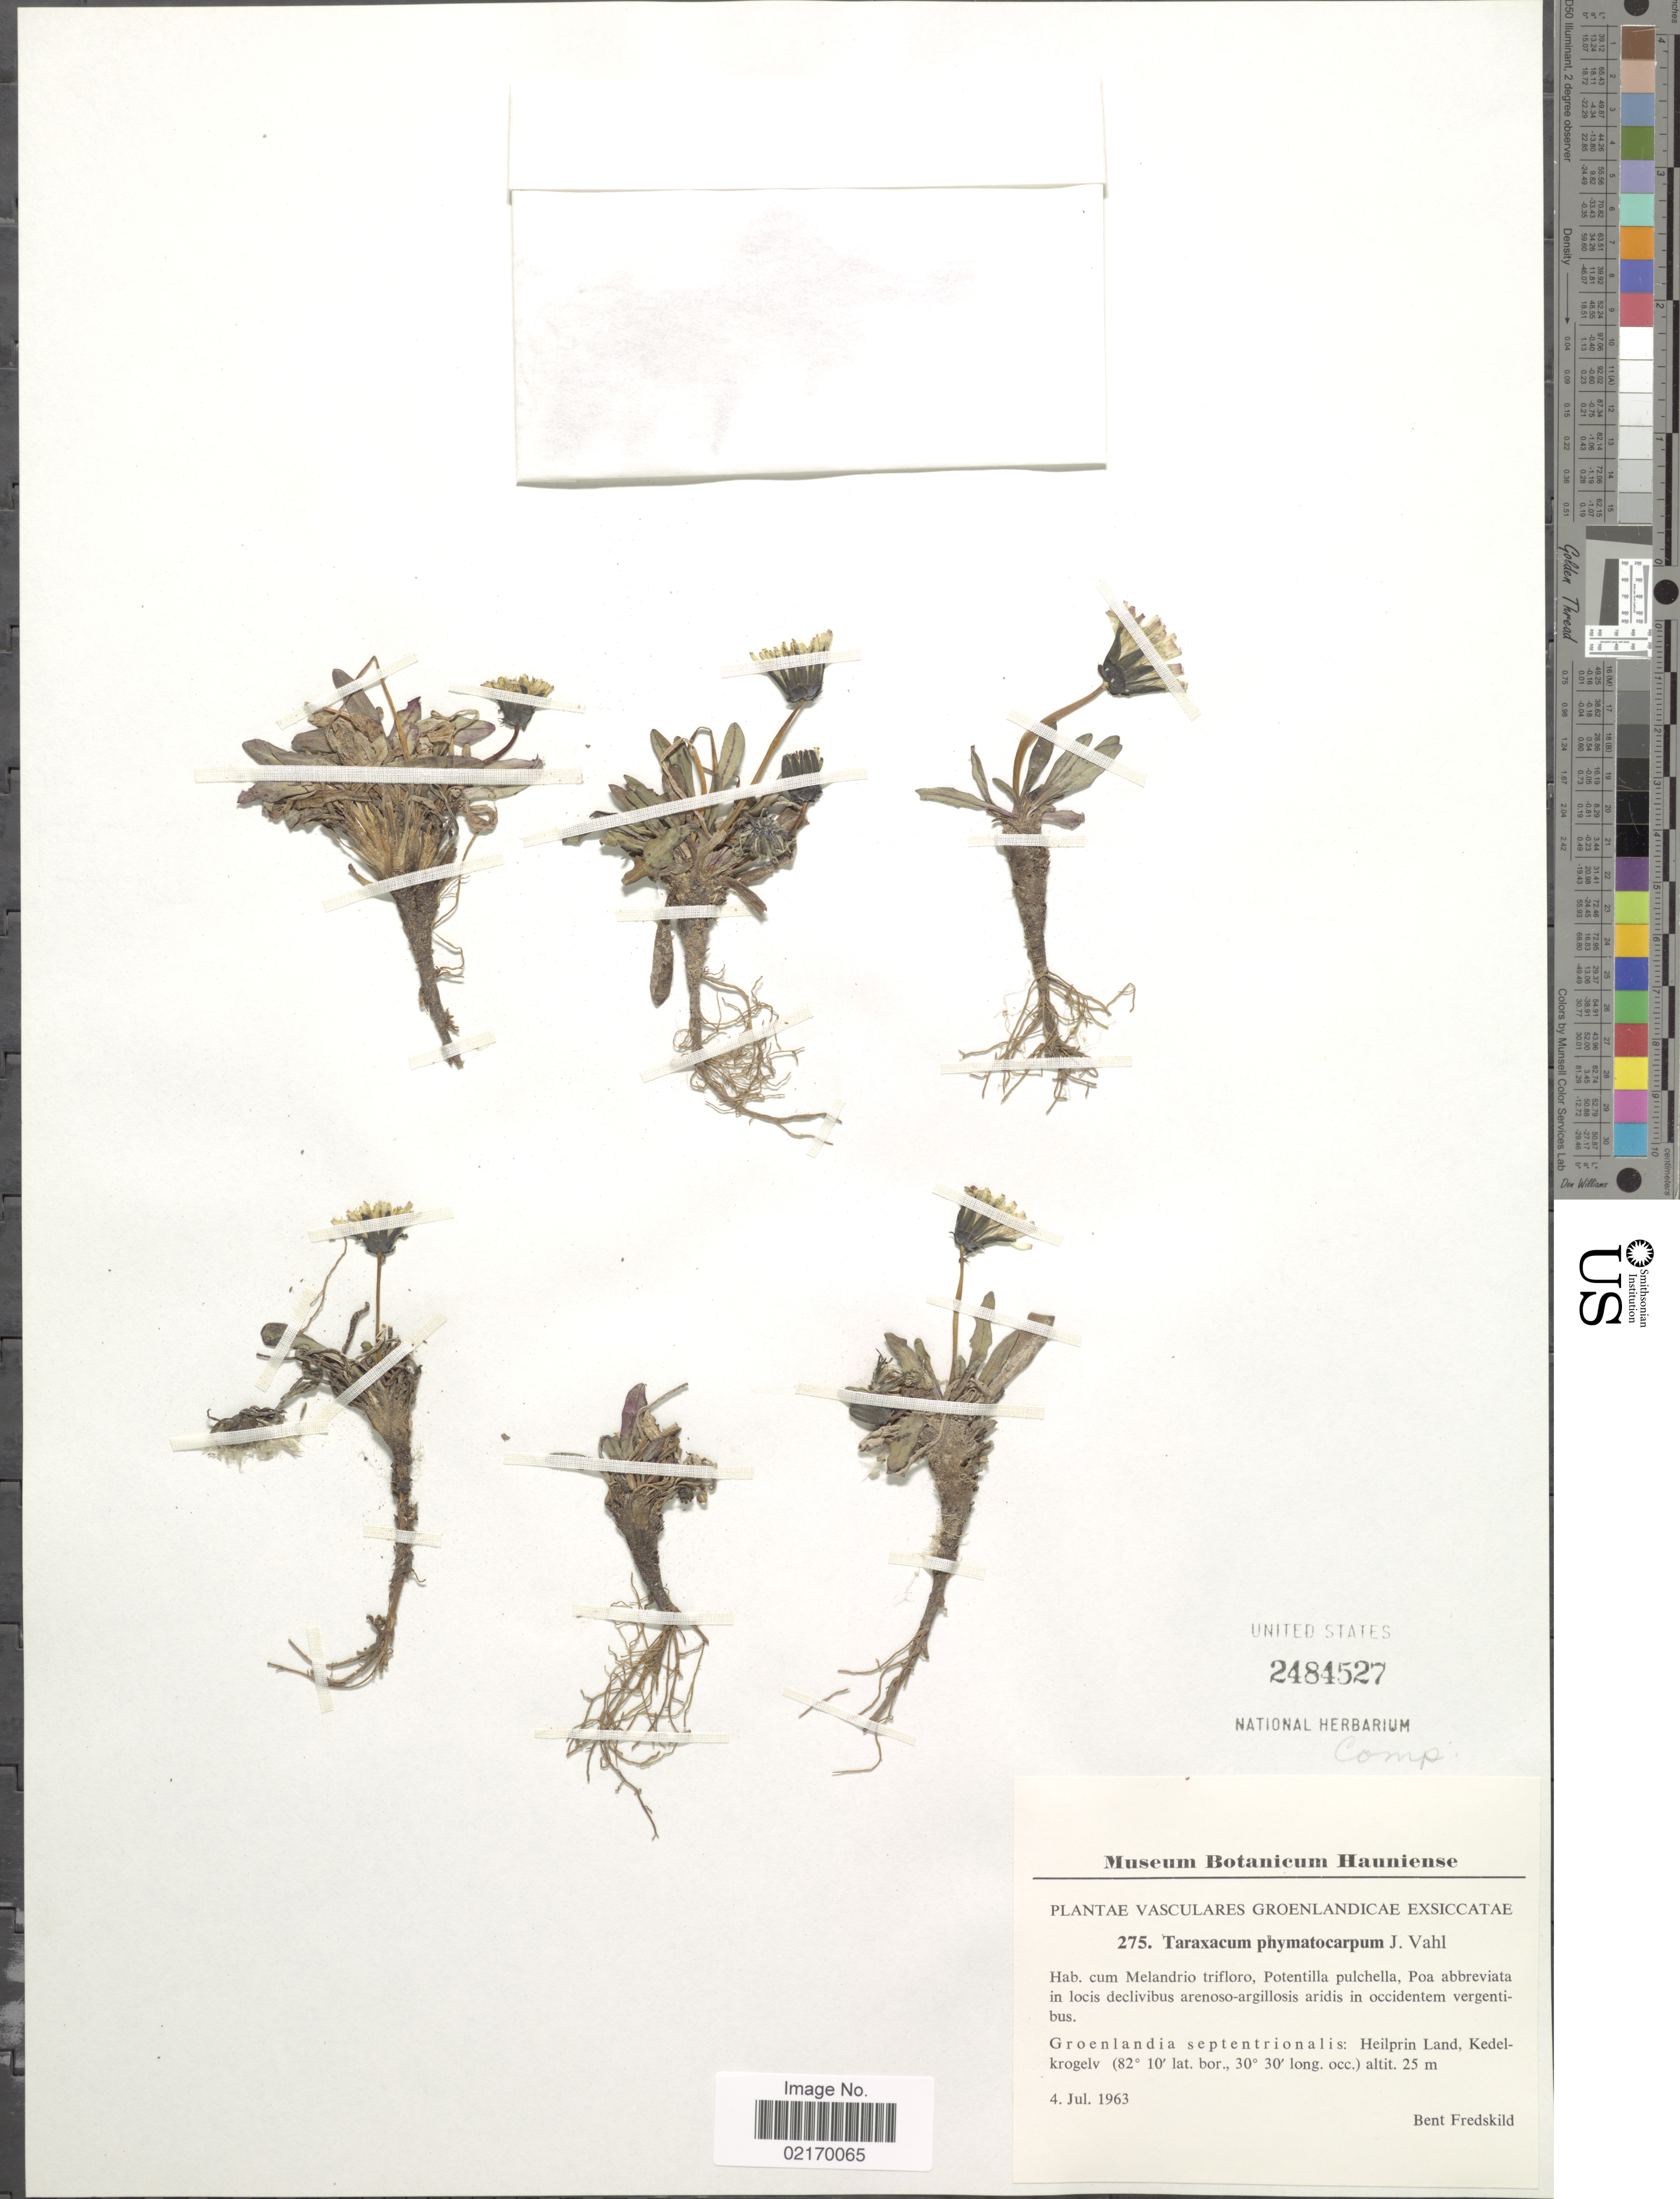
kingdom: Plantae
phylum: Tracheophyta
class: Magnoliopsida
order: Asterales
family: Asteraceae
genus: Taraxacum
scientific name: Taraxacum phymatocarpum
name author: J. Vahl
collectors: B. Fredskild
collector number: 275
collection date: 1963-07-04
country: Greenland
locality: Vasculares Groenlandicae Exsiccatae, Groenlandia spetentrionalis: Heilprin Land, Kedel-krogelv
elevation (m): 25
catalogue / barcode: US 2484527